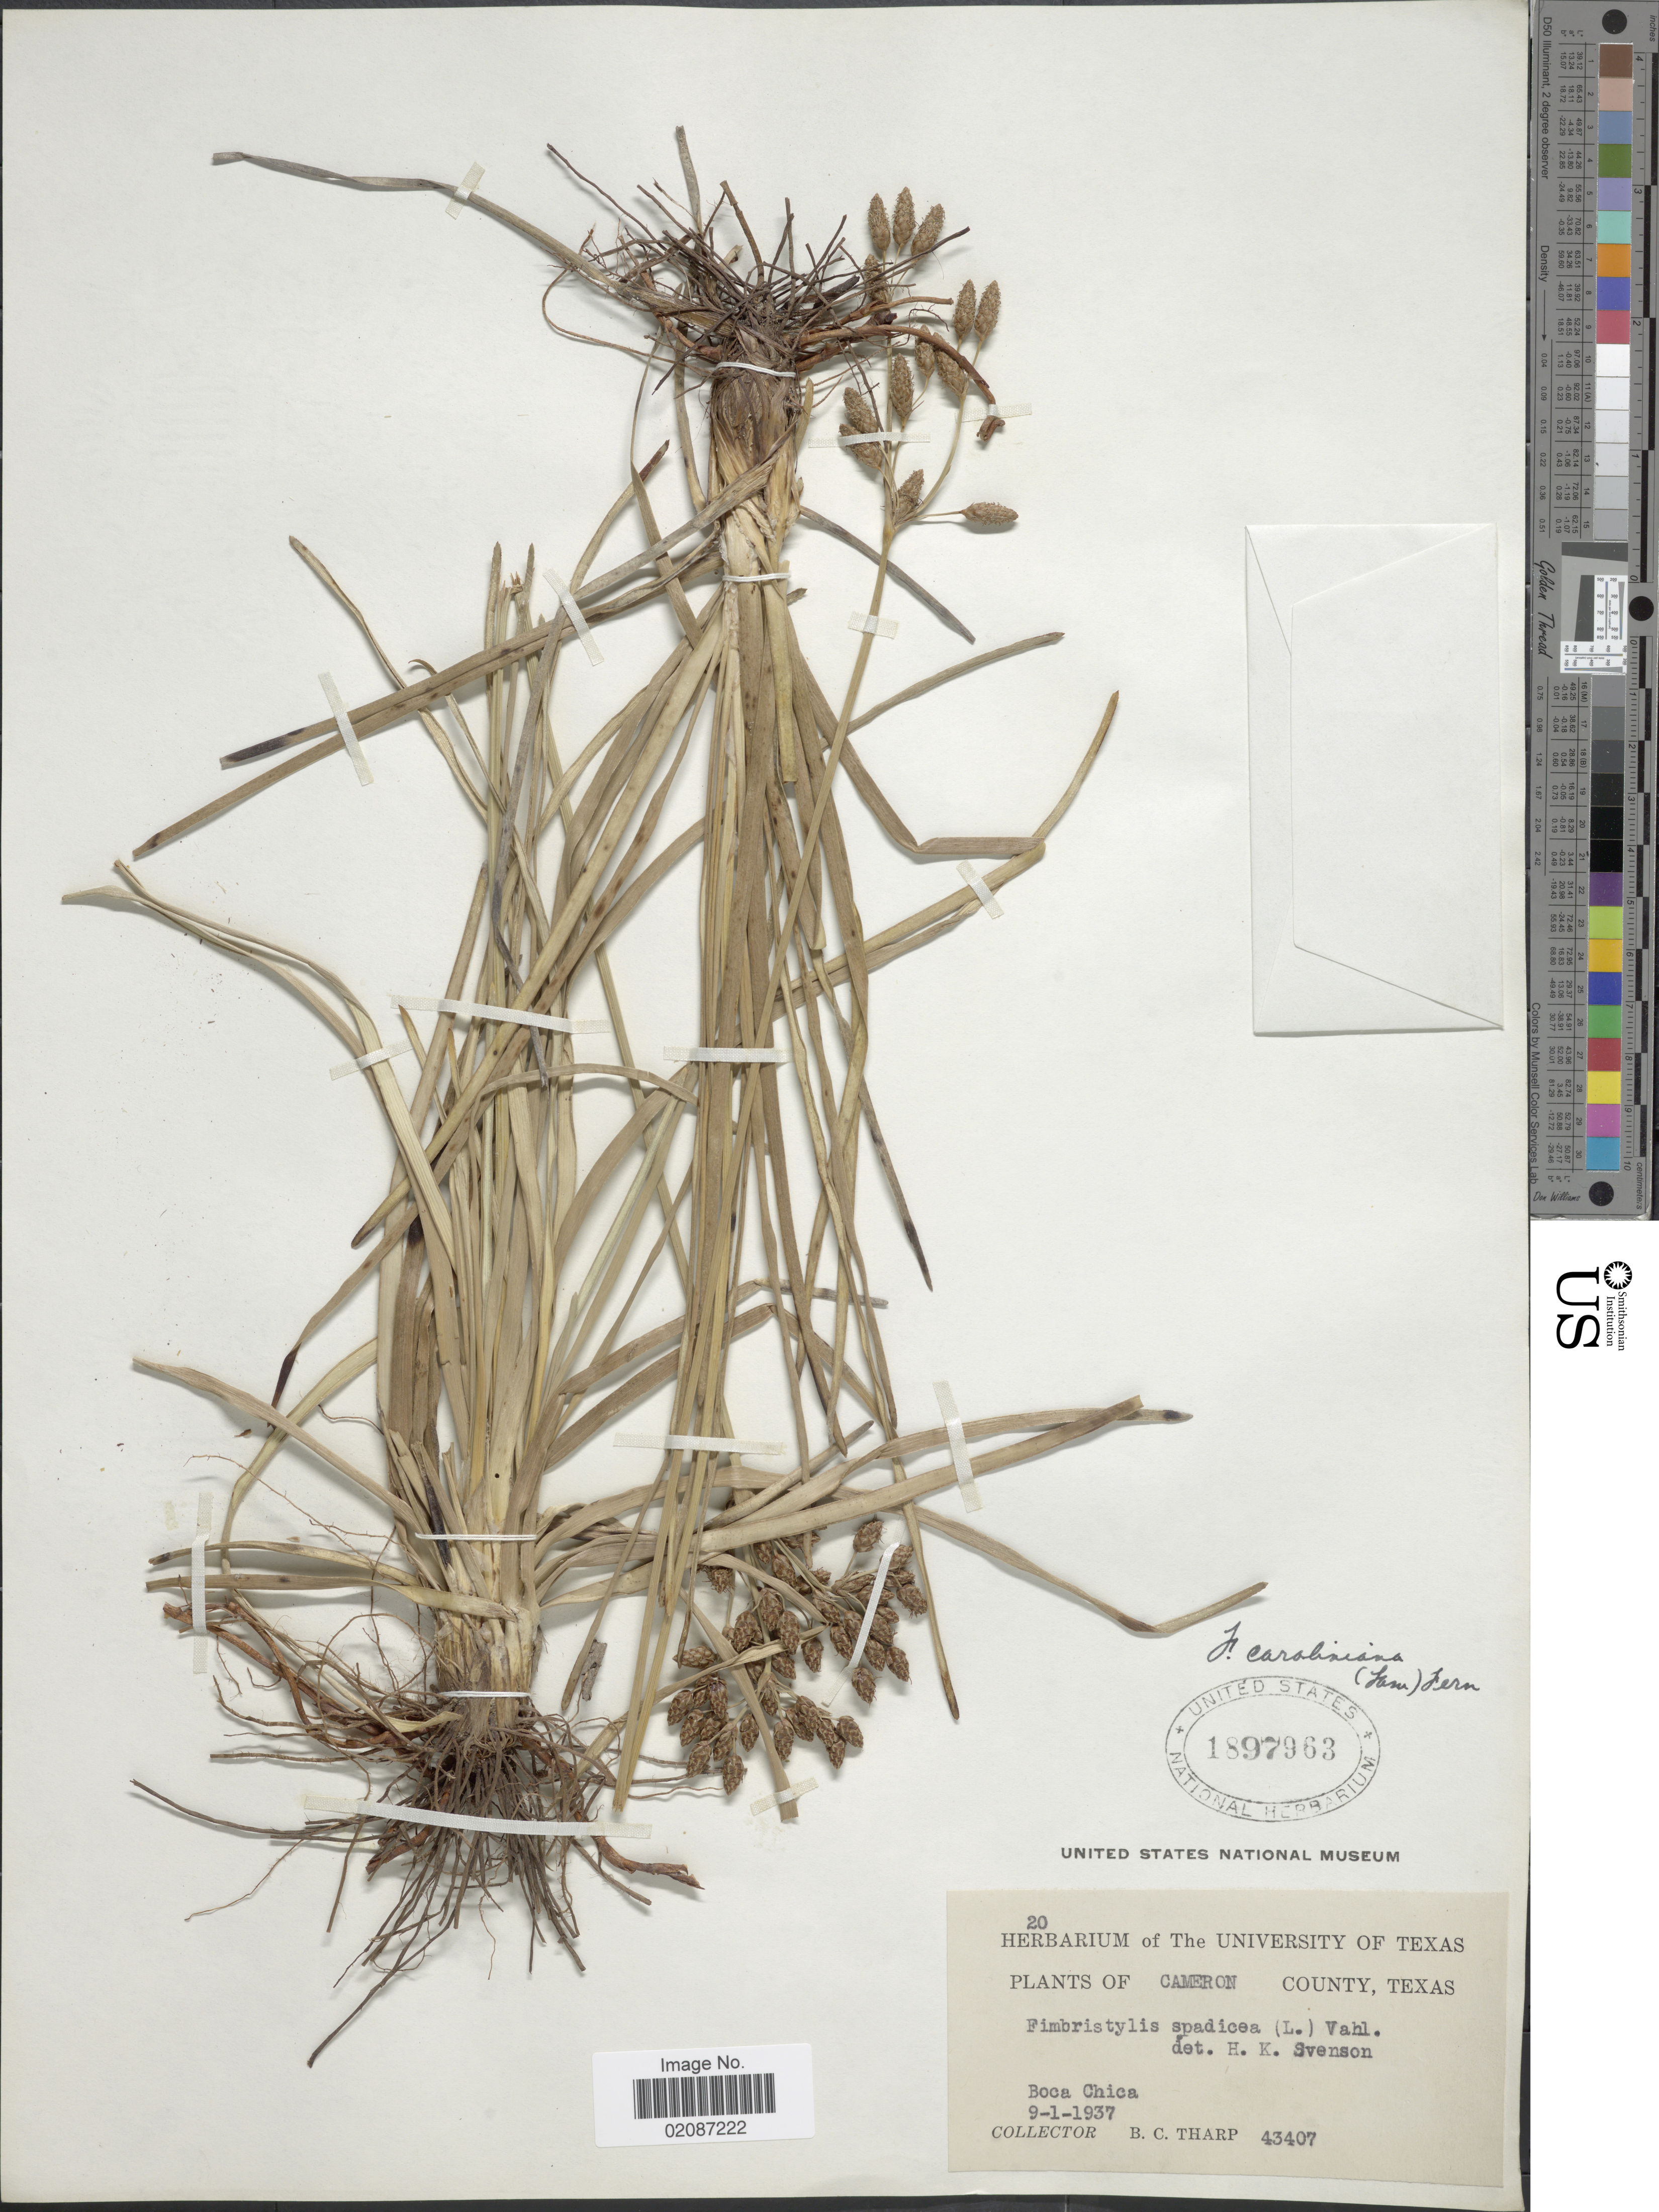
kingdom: Plantae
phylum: Tracheophyta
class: Liliopsida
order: Poales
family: Cyperaceae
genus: Fimbristylis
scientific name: Fimbristylis spadicea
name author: (L.) Vahl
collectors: B. C. Tharp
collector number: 43407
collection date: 1937-09-01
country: United States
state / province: Texas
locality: Camercon County, Boca Chica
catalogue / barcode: US 1897963